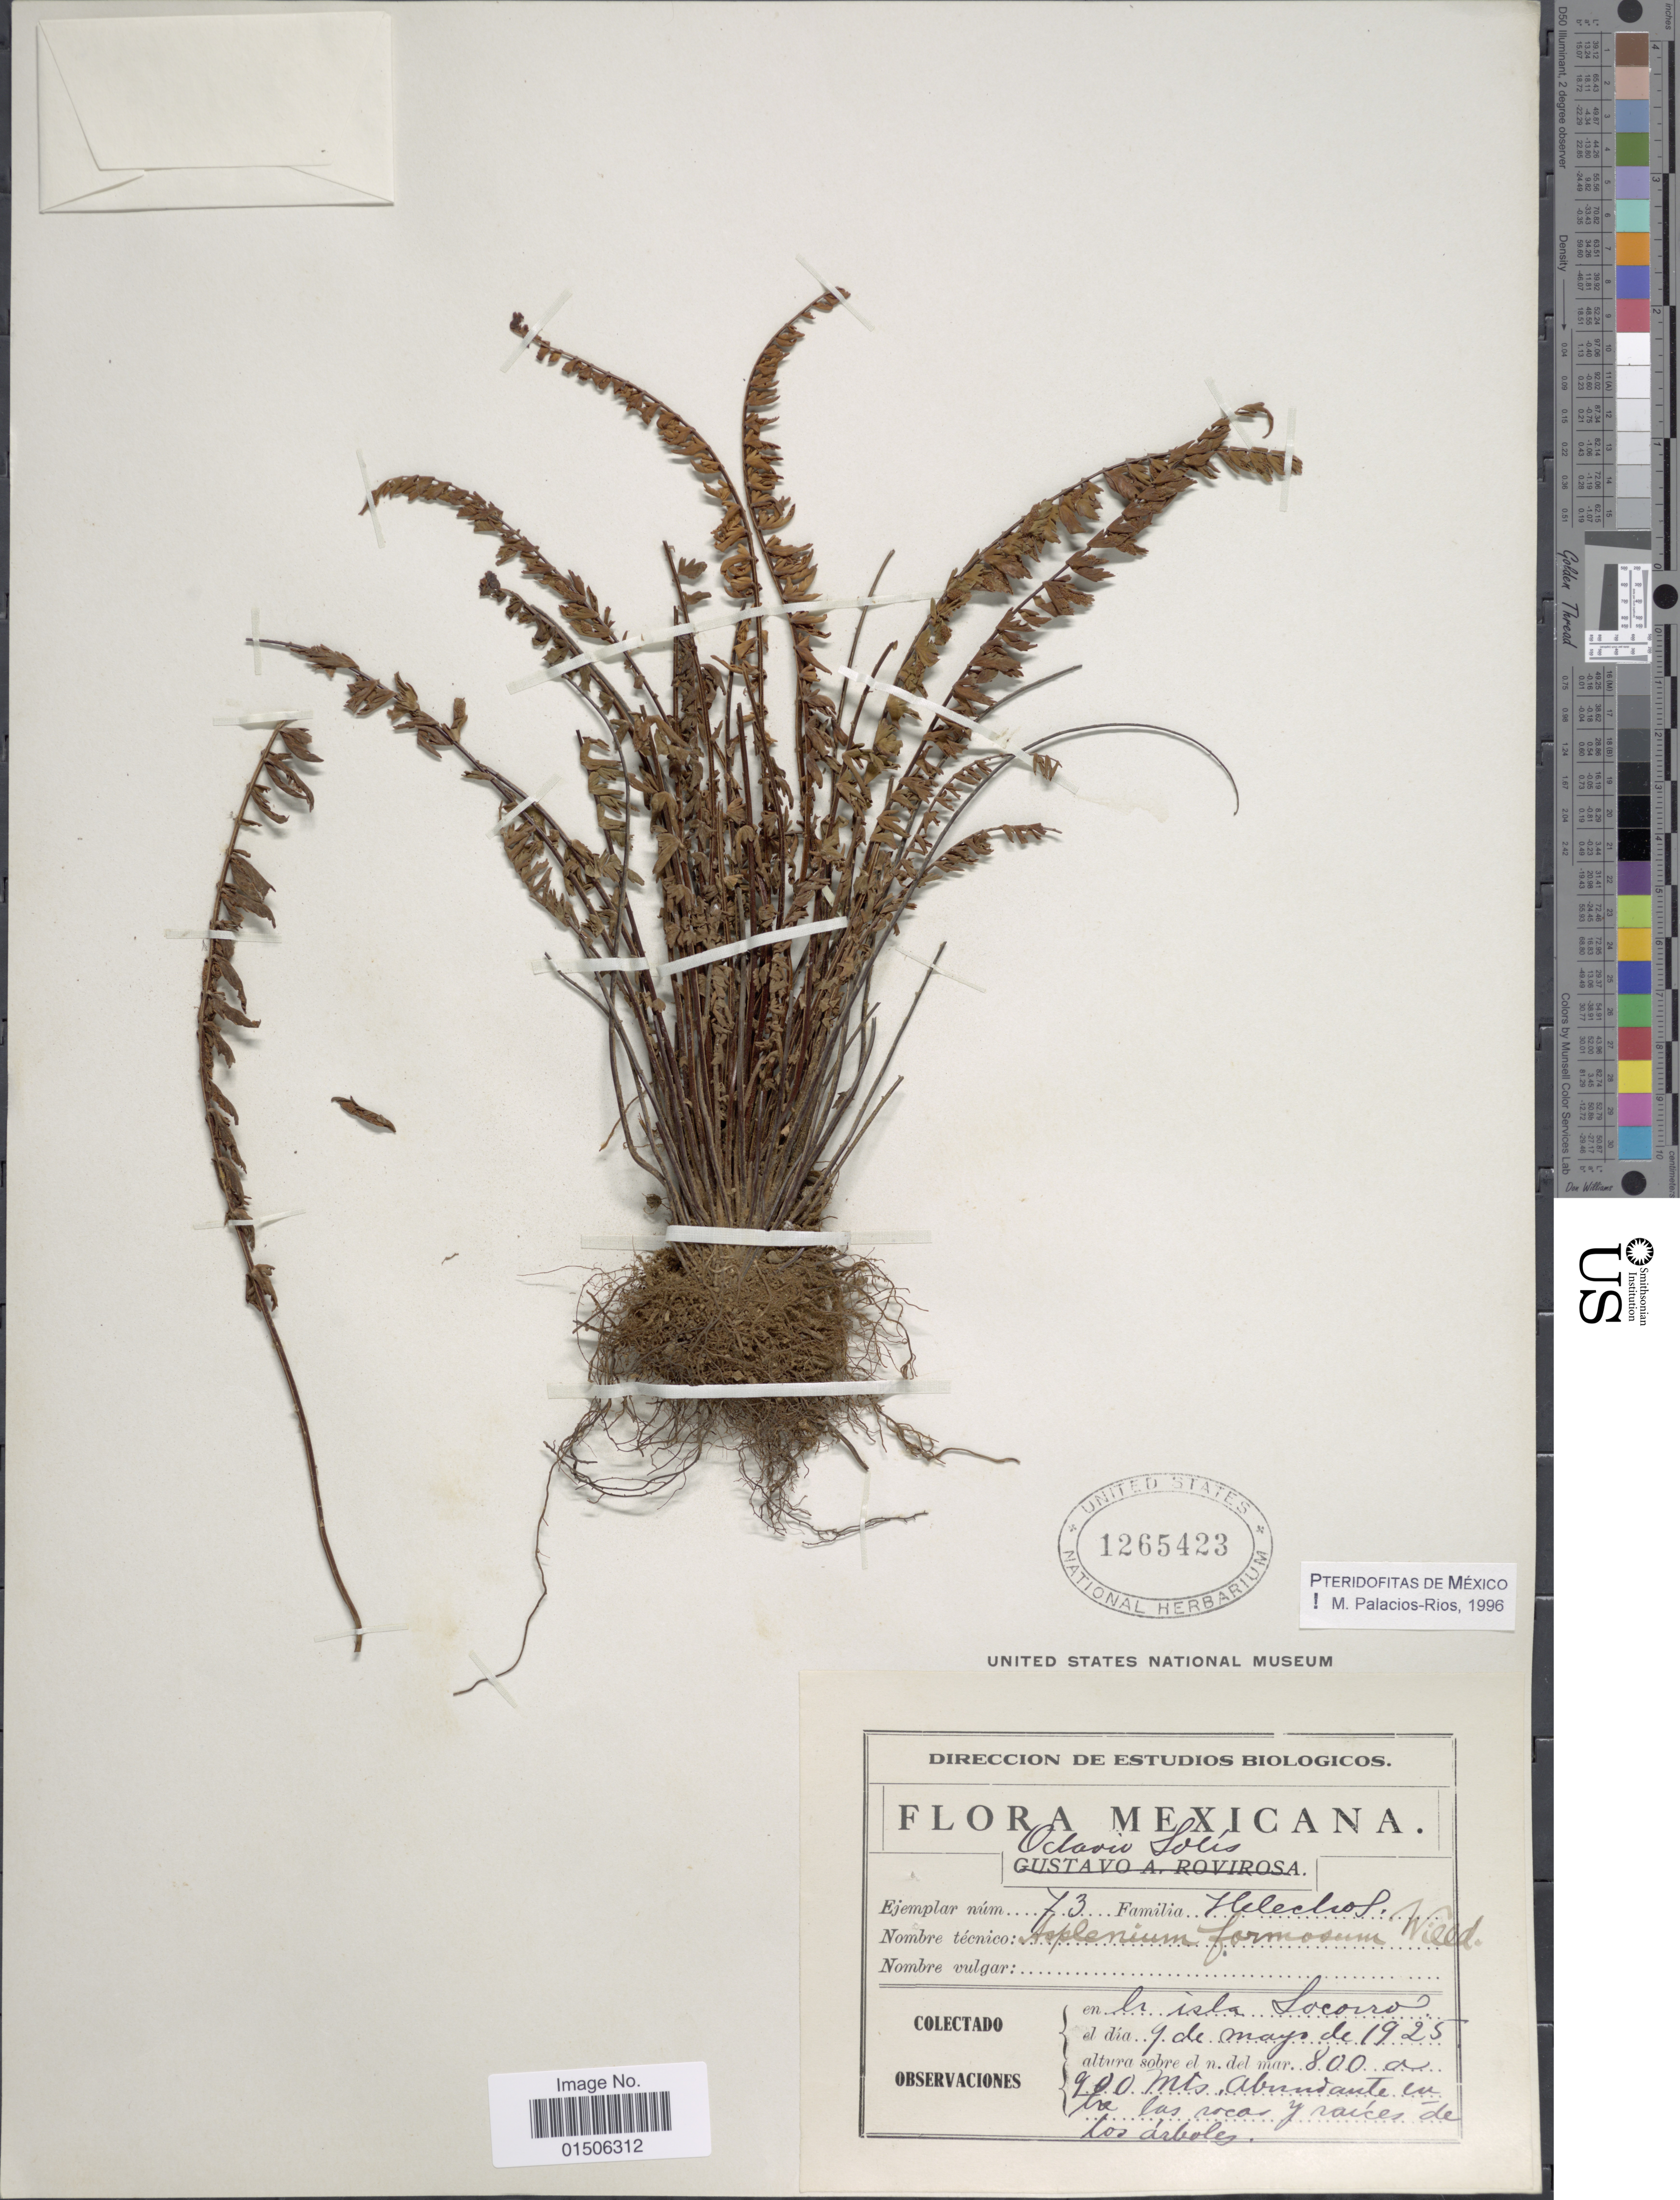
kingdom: Plantae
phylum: Tracheophyta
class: Polypodiopsida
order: Polypodiales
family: Aspleniaceae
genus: Asplenium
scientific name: Asplenium formosum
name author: Willd.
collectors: O. Solis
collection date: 1925-05-09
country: Mexico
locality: En la isla Socoro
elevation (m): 800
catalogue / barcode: US 1265423